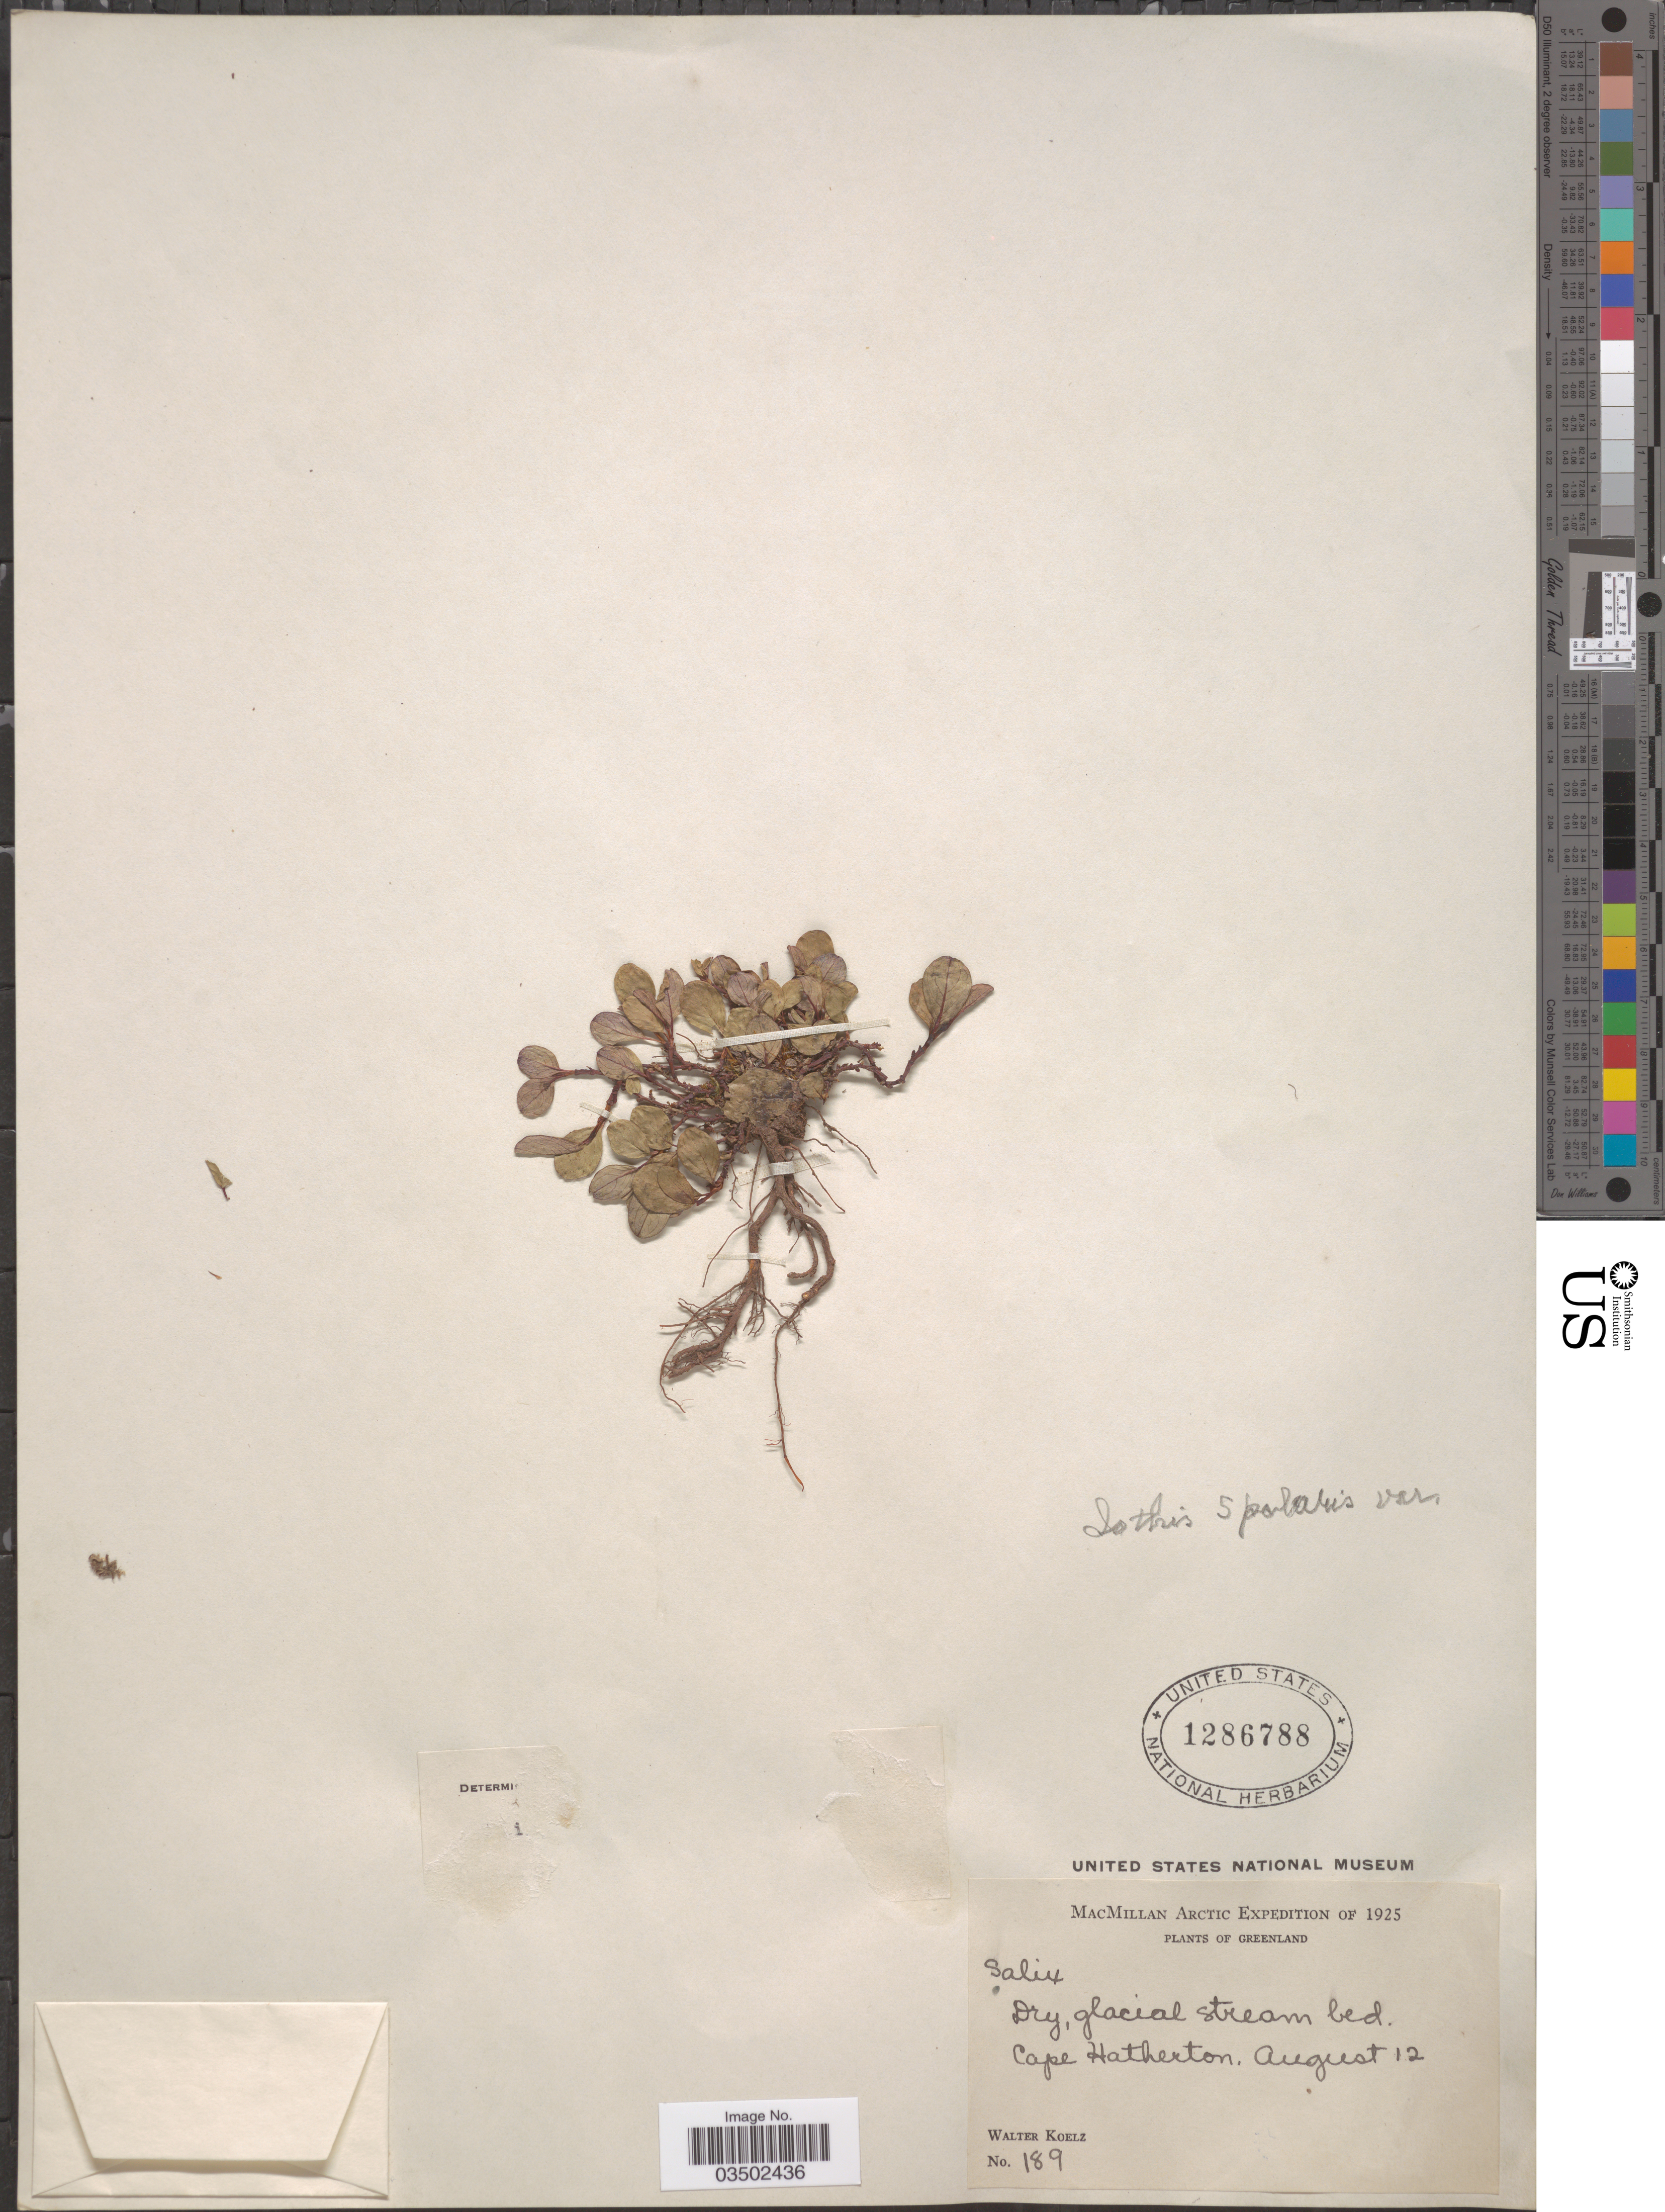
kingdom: Plantae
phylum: Tracheophyta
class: Magnoliopsida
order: Malpighiales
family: Salicaceae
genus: Salix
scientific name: Salix polaris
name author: Wahlenb.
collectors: W. N. Koelz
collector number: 189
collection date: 1925-08-12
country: Greenland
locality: Cape Hatherton.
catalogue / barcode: US 1286788